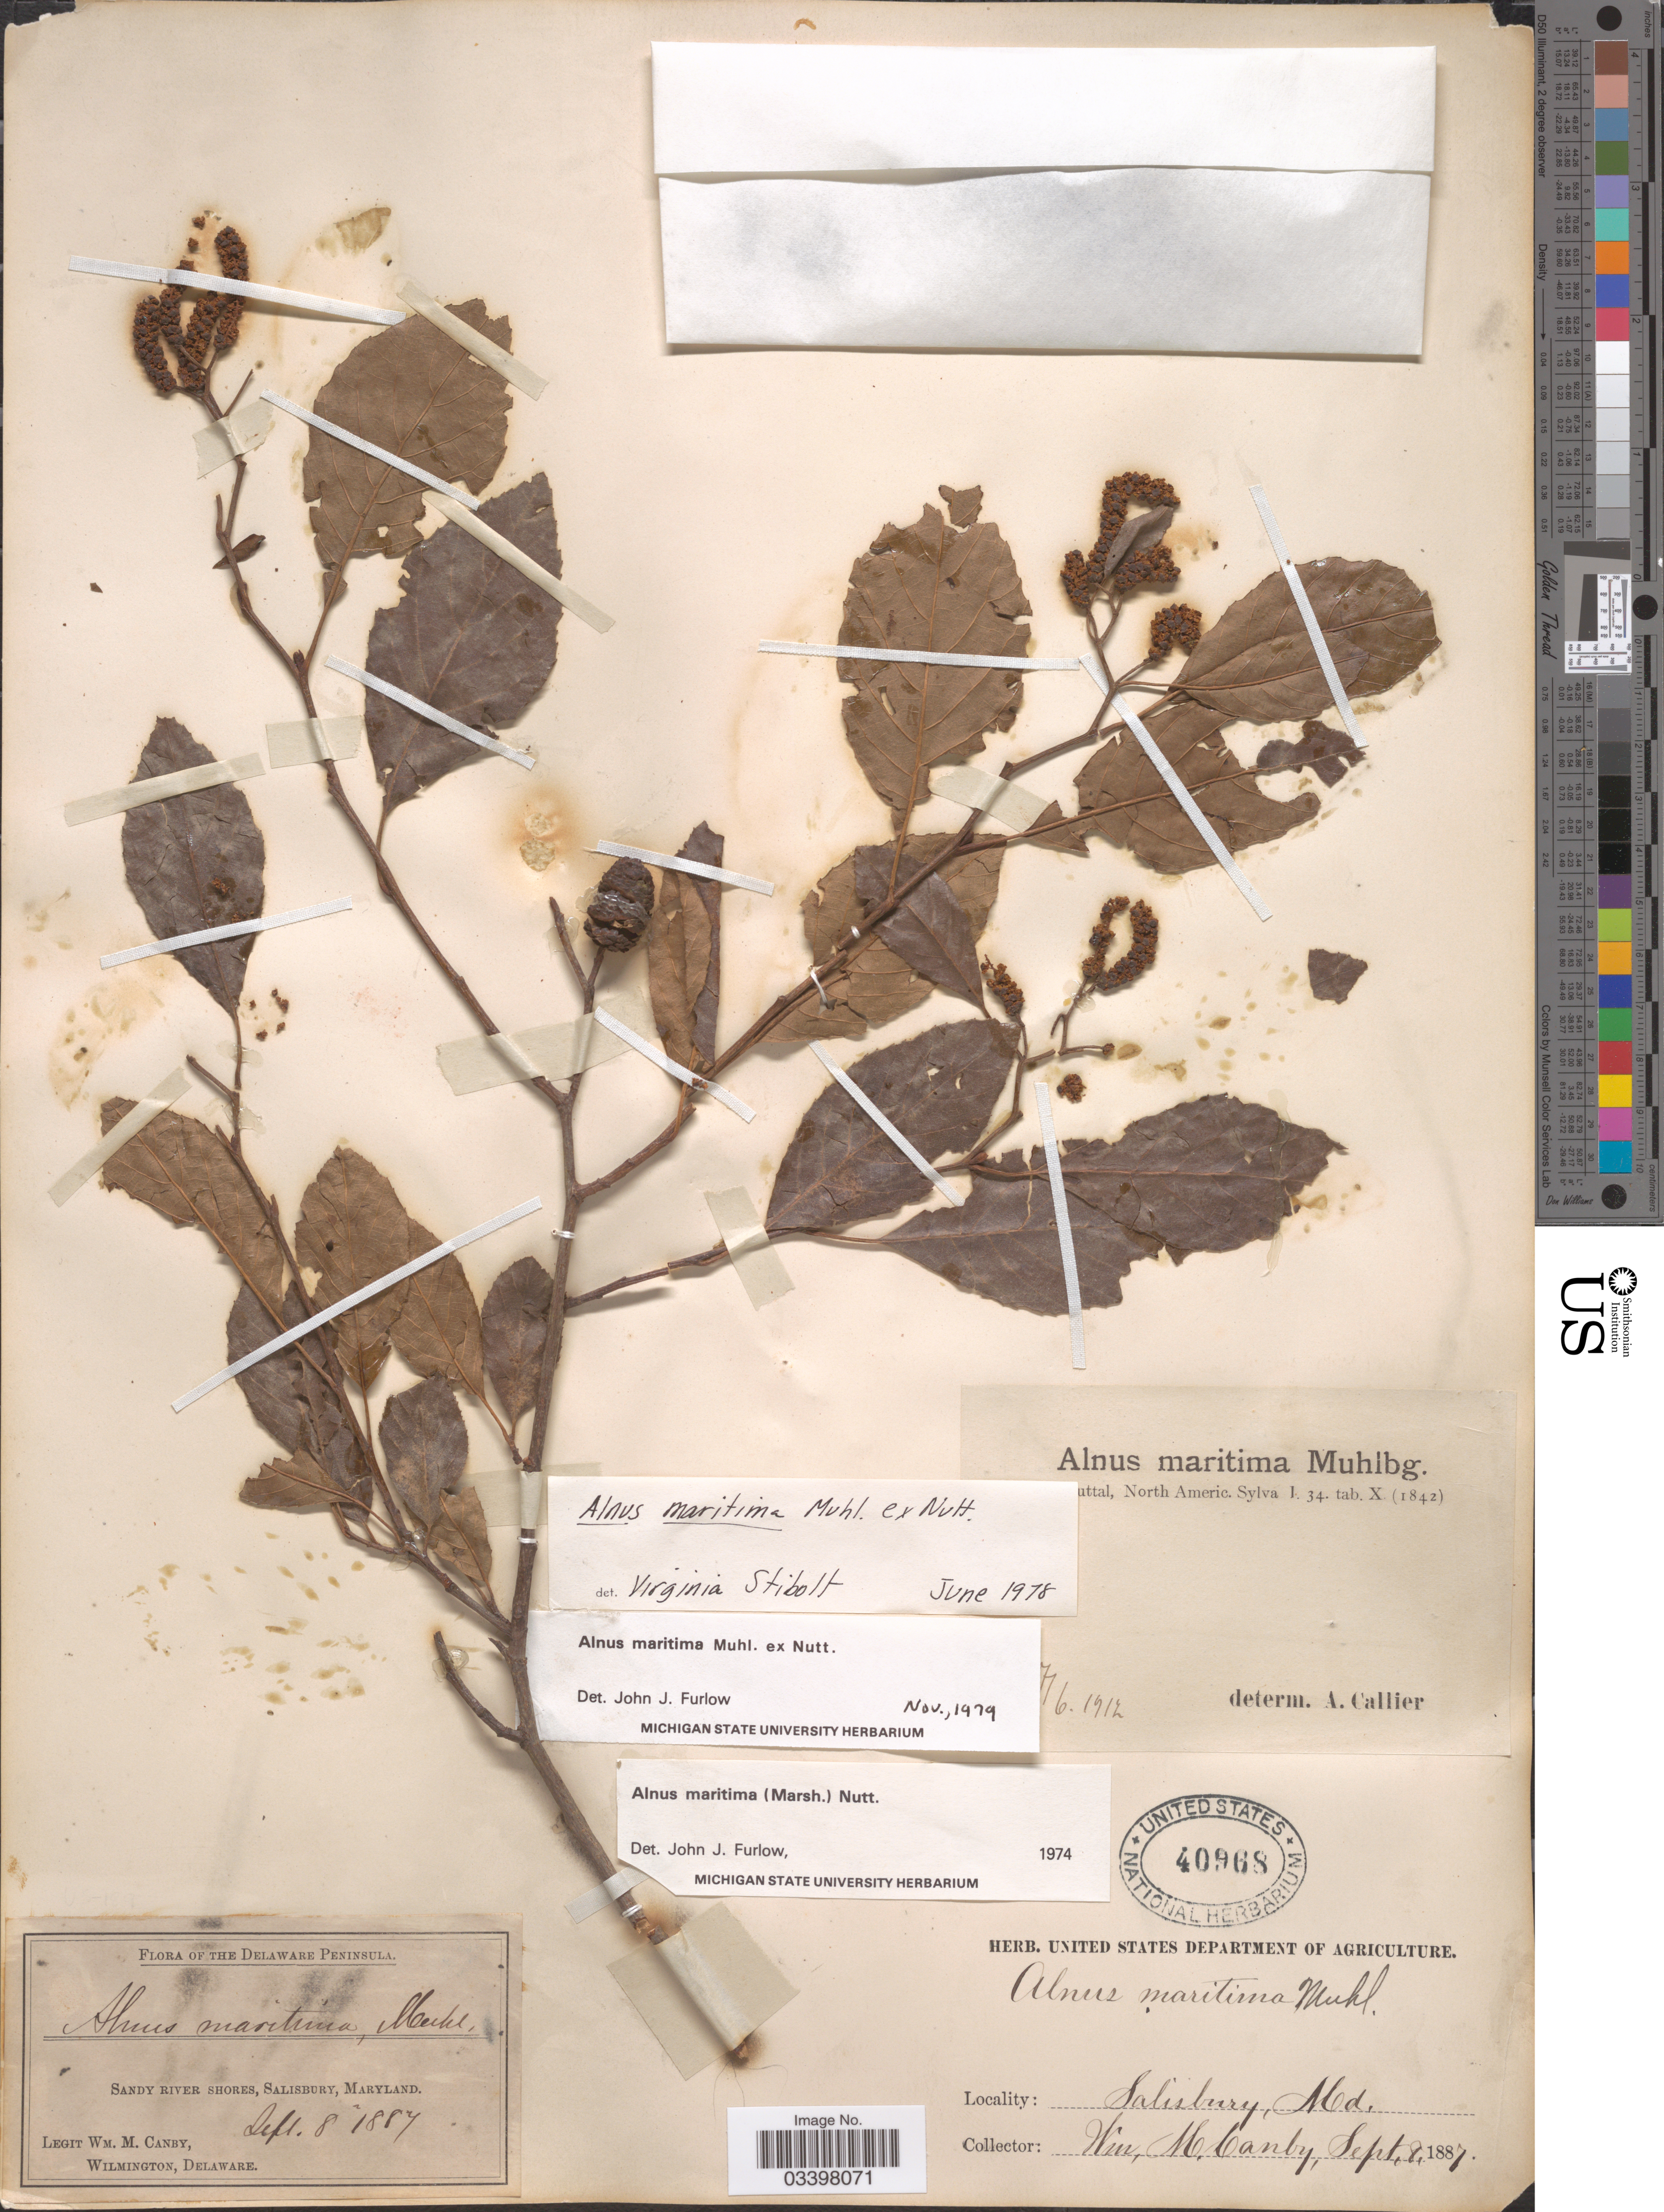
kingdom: Plantae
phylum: Tracheophyta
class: Magnoliopsida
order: Fagales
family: Betulaceae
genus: Alnus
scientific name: Alnus maritima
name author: (Marshall) Muhl. ex Nutt.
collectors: W. M. Canby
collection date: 1887-09-08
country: United States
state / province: Maryland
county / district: Wicomico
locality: Salisbury. The Delaware Peninsula.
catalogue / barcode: US 40968